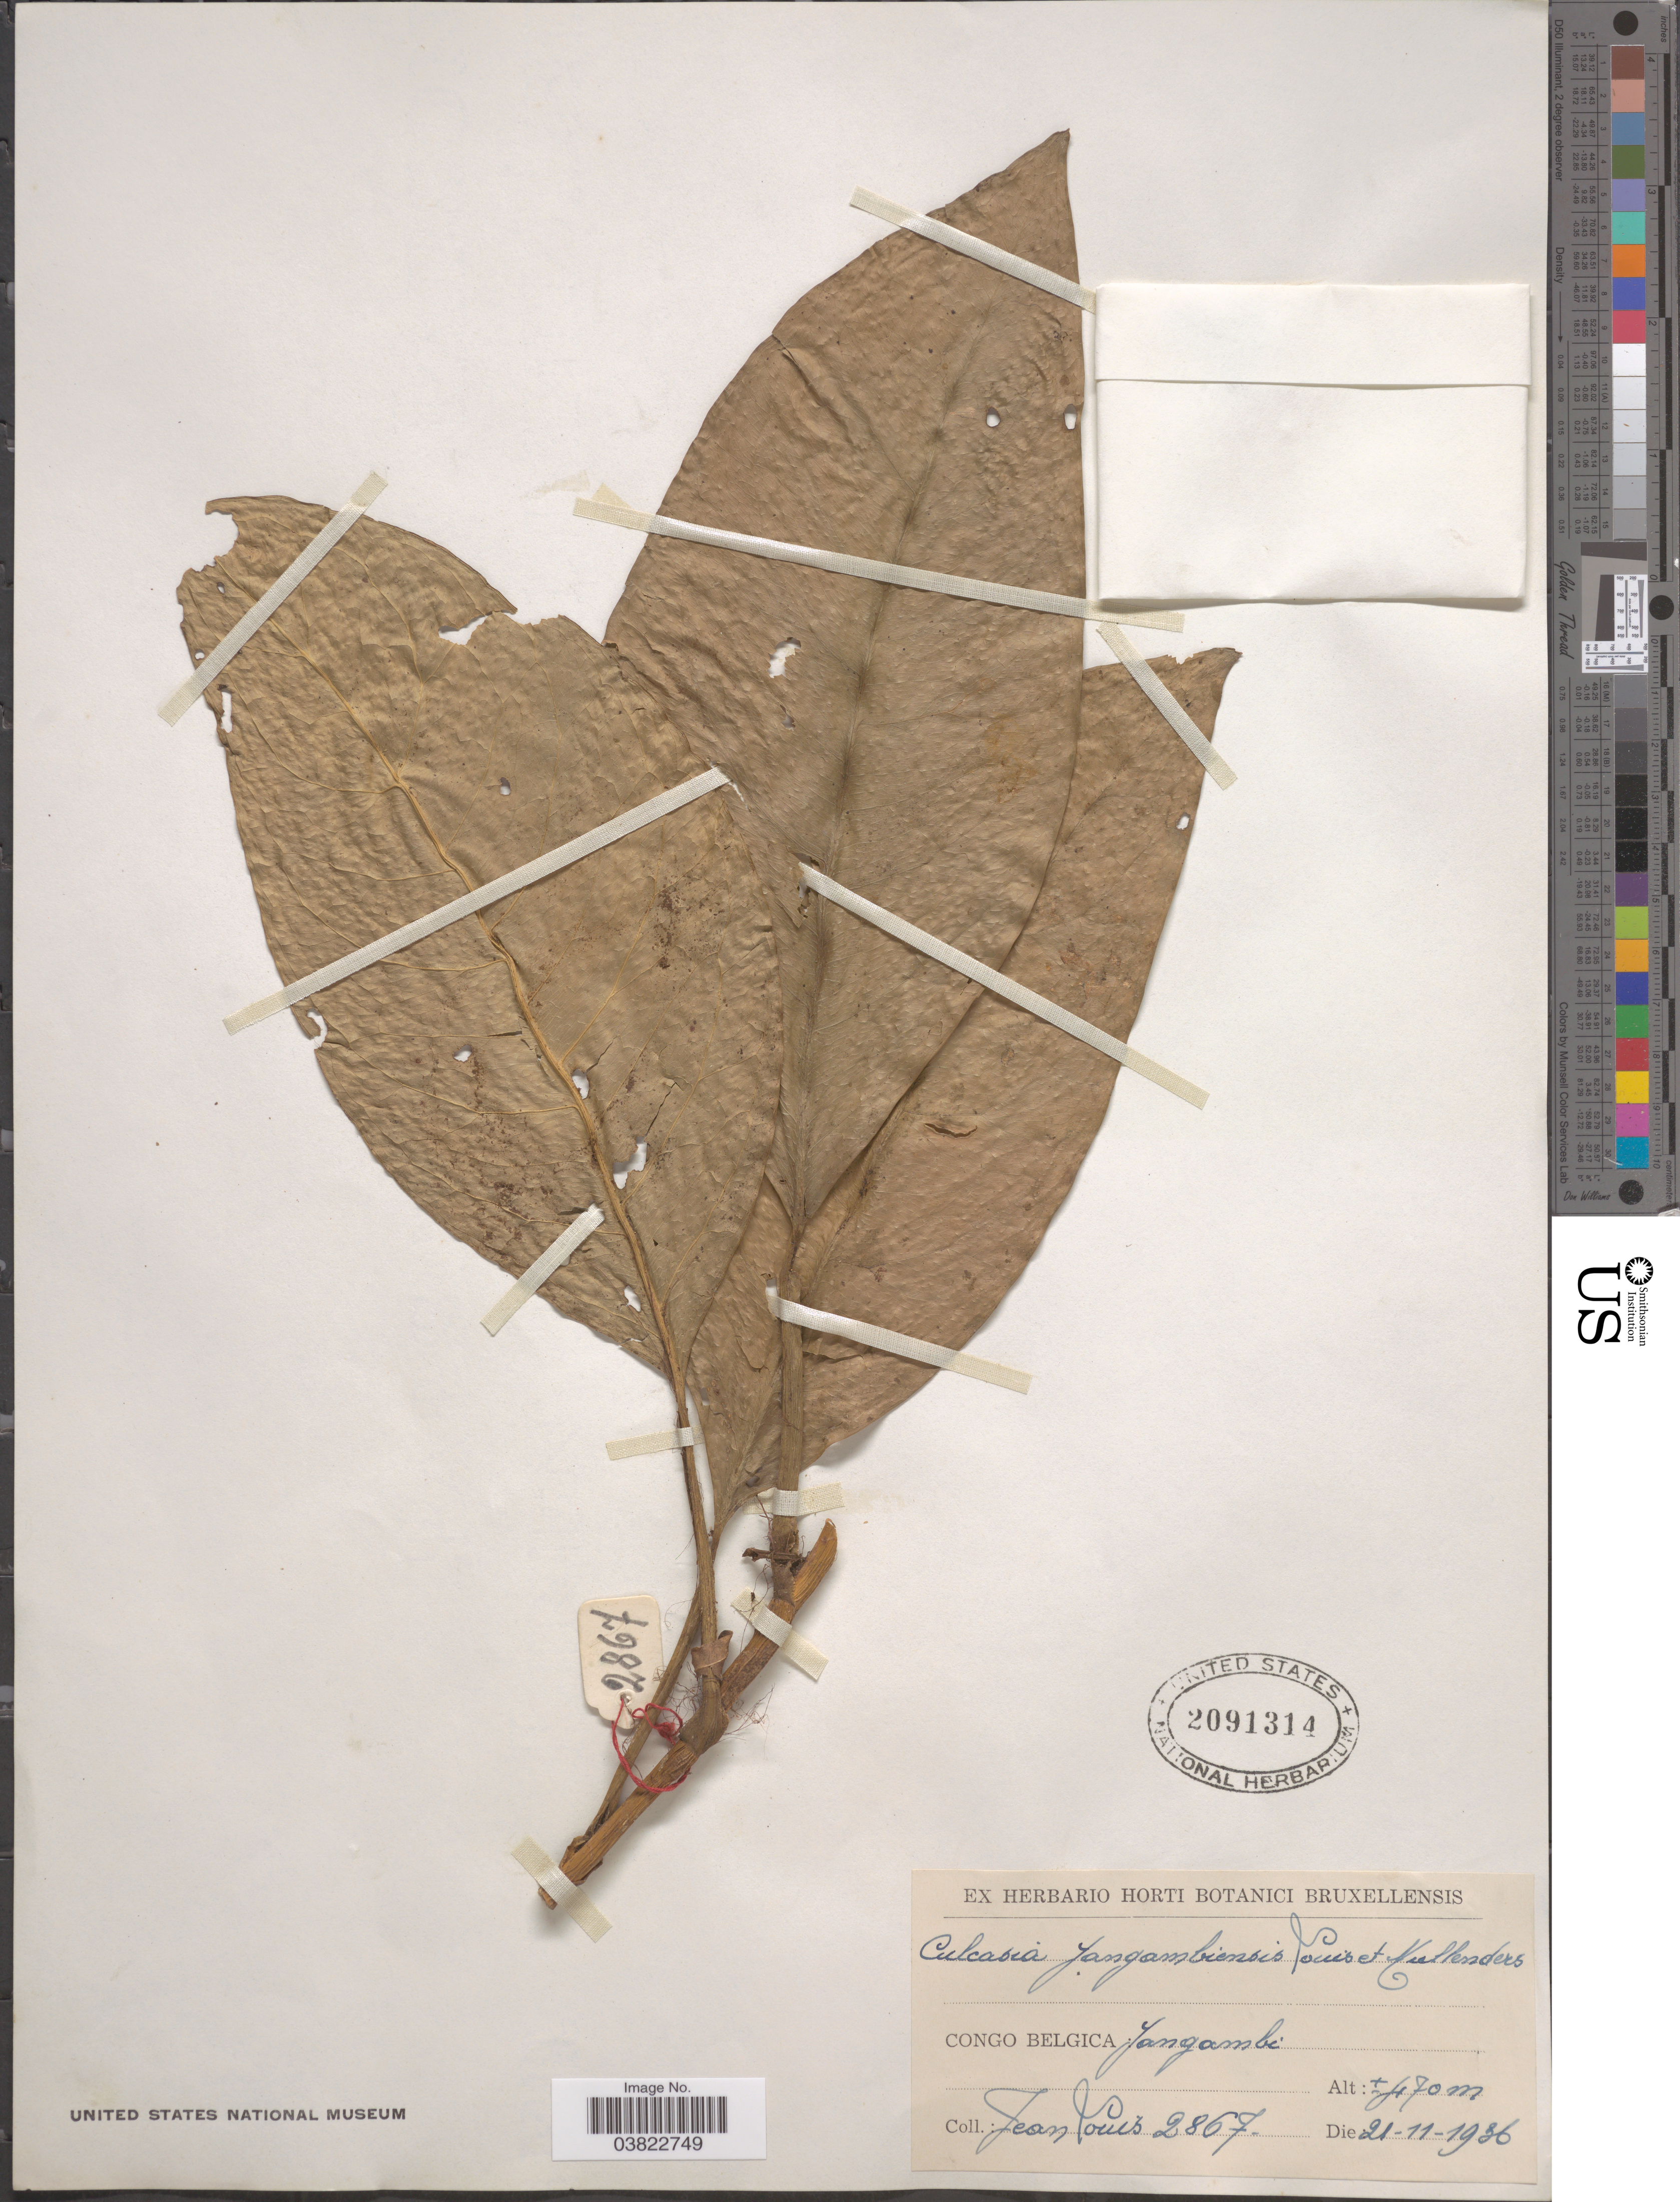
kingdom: Plantae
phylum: Tracheophyta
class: Liliopsida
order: Alismatales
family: Araceae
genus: Culcasia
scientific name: Culcasia yangambiensis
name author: Louis & Mullend.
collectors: J. Louis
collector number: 2867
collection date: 1936-11-21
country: Congo, Democratic Republic of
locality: Congo Belgica: Yangambi.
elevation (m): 470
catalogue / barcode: US 2091314